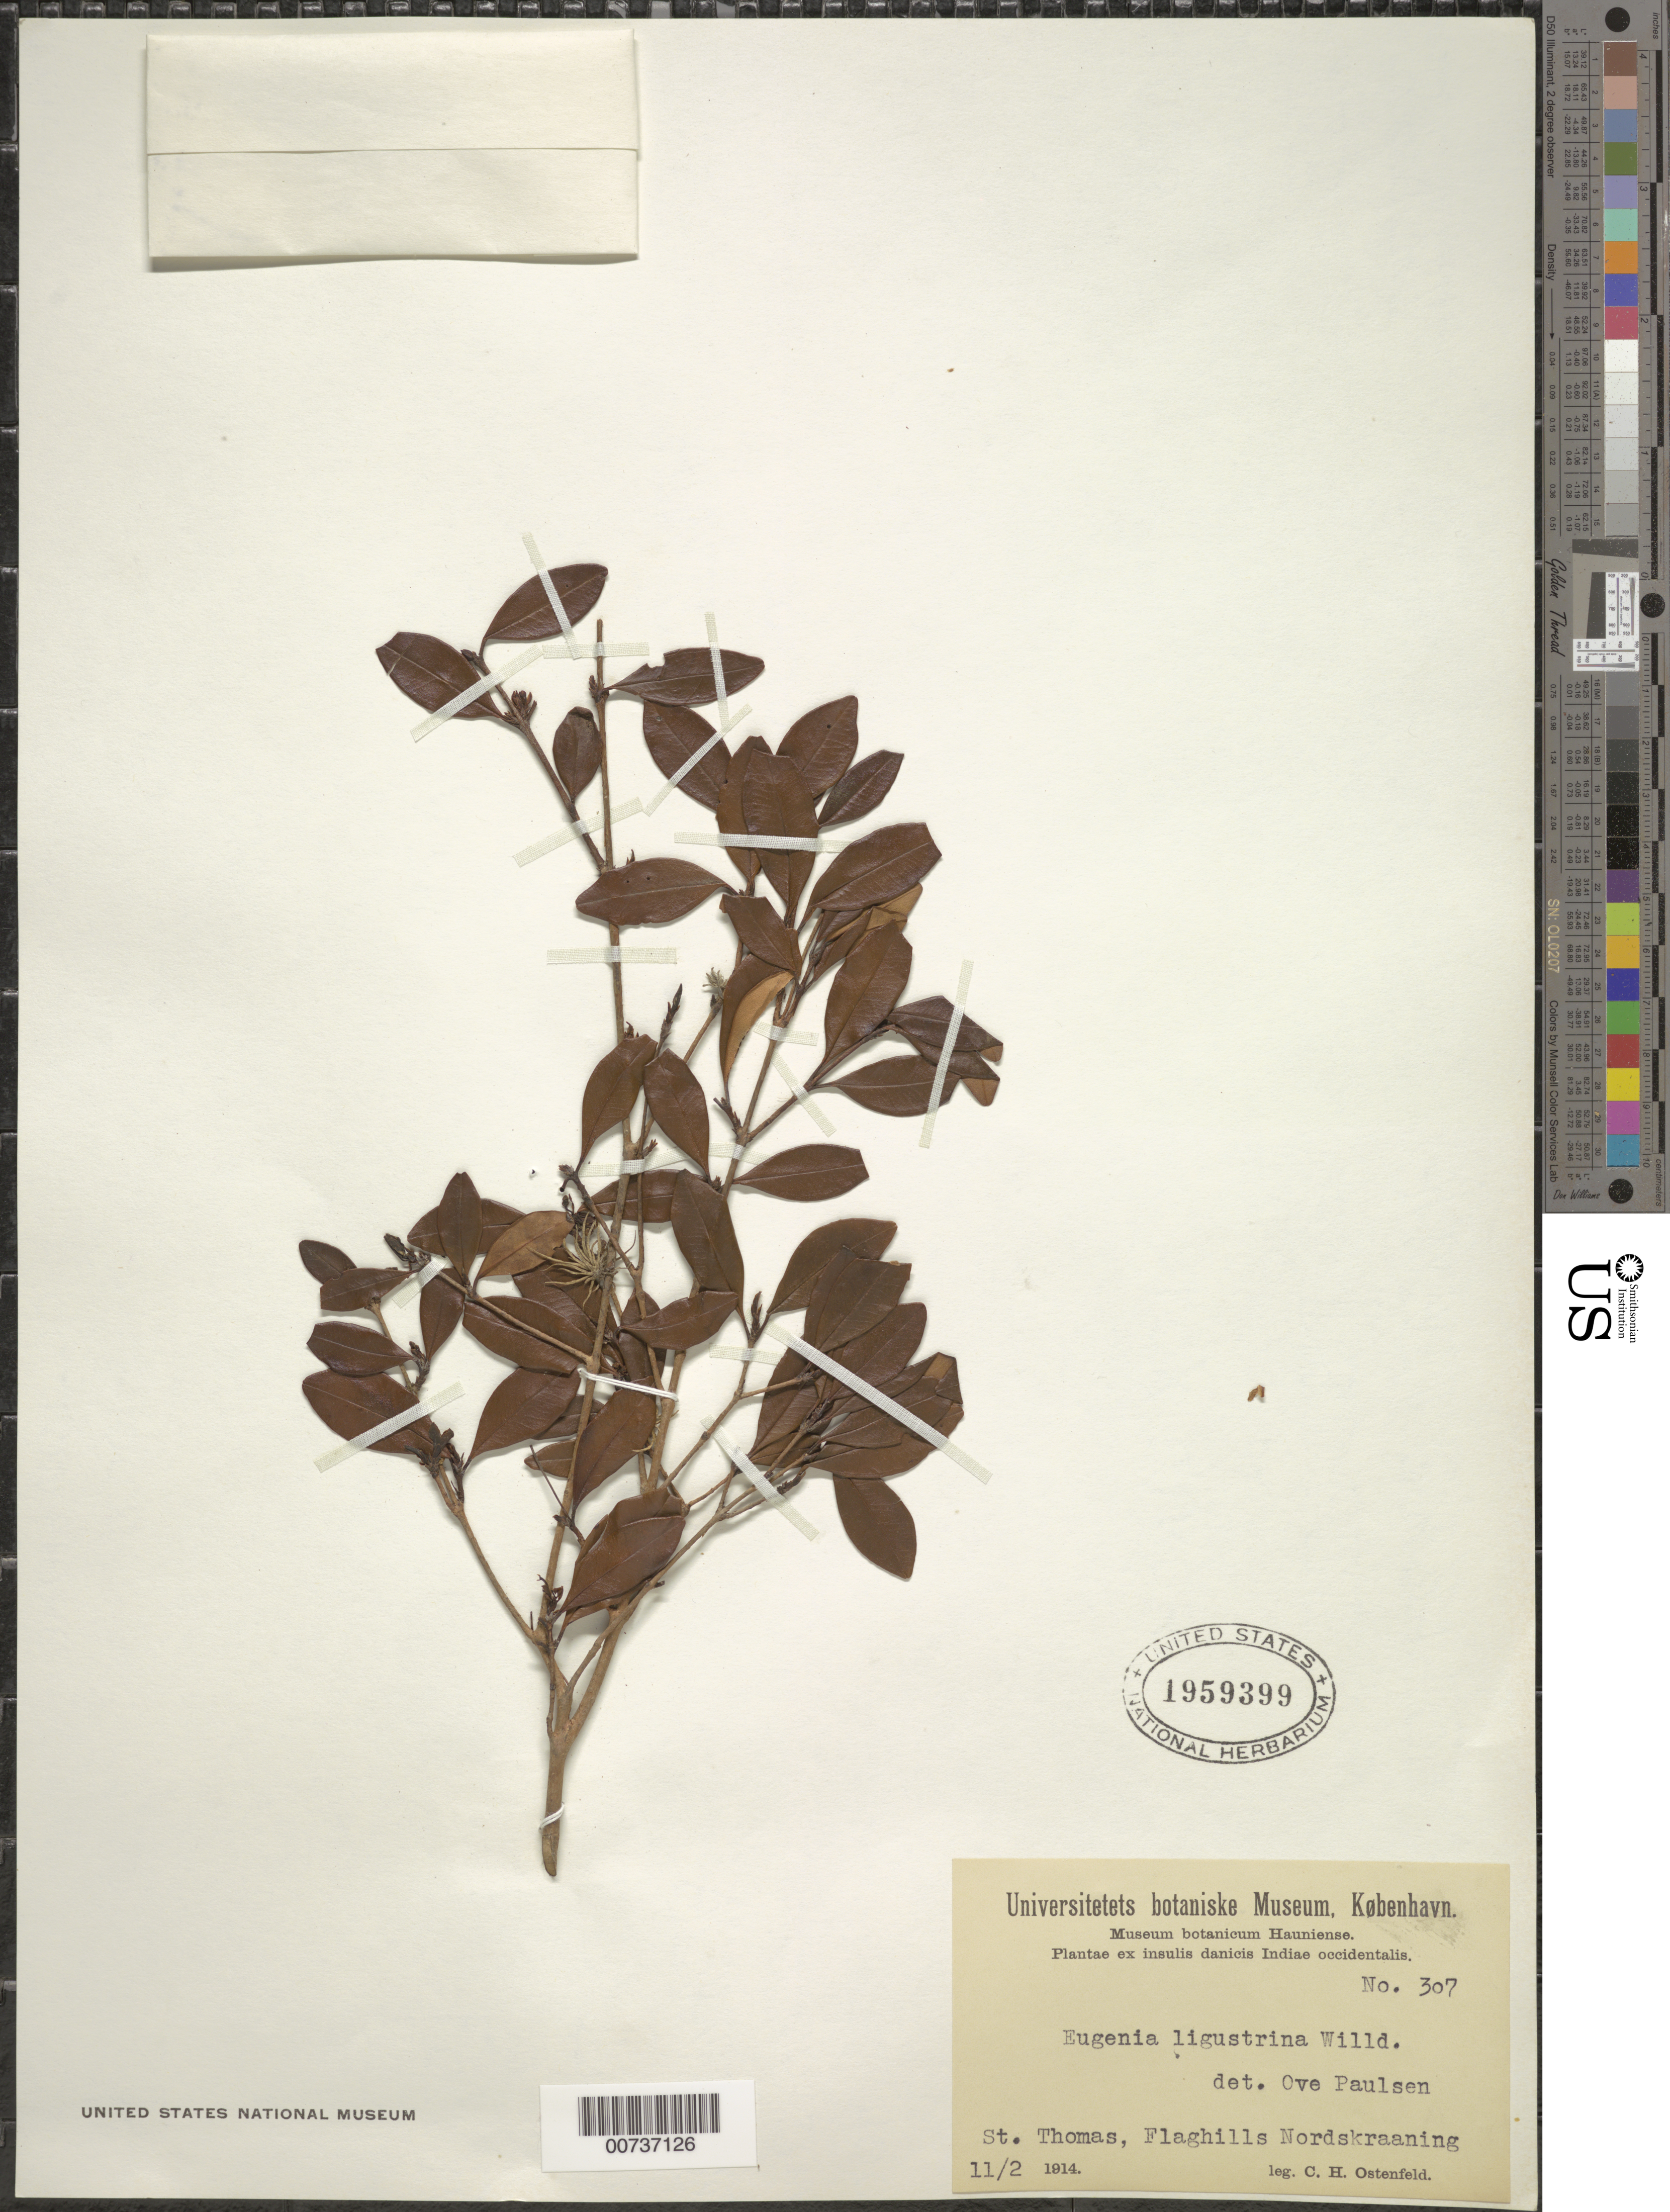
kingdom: Plantae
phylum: Tracheophyta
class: Magnoliopsida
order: Myrtales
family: Myrtaceae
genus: Eugenia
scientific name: Eugenia ligustrina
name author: (Sw.) Willd.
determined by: Paulsen, O.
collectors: C. Ostenfeld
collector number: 307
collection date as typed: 11 Feb 1914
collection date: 1914-02-11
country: U.S. Virgin Islands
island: St. Thomas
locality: Flaghills Nordskraaning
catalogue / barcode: US 1959399